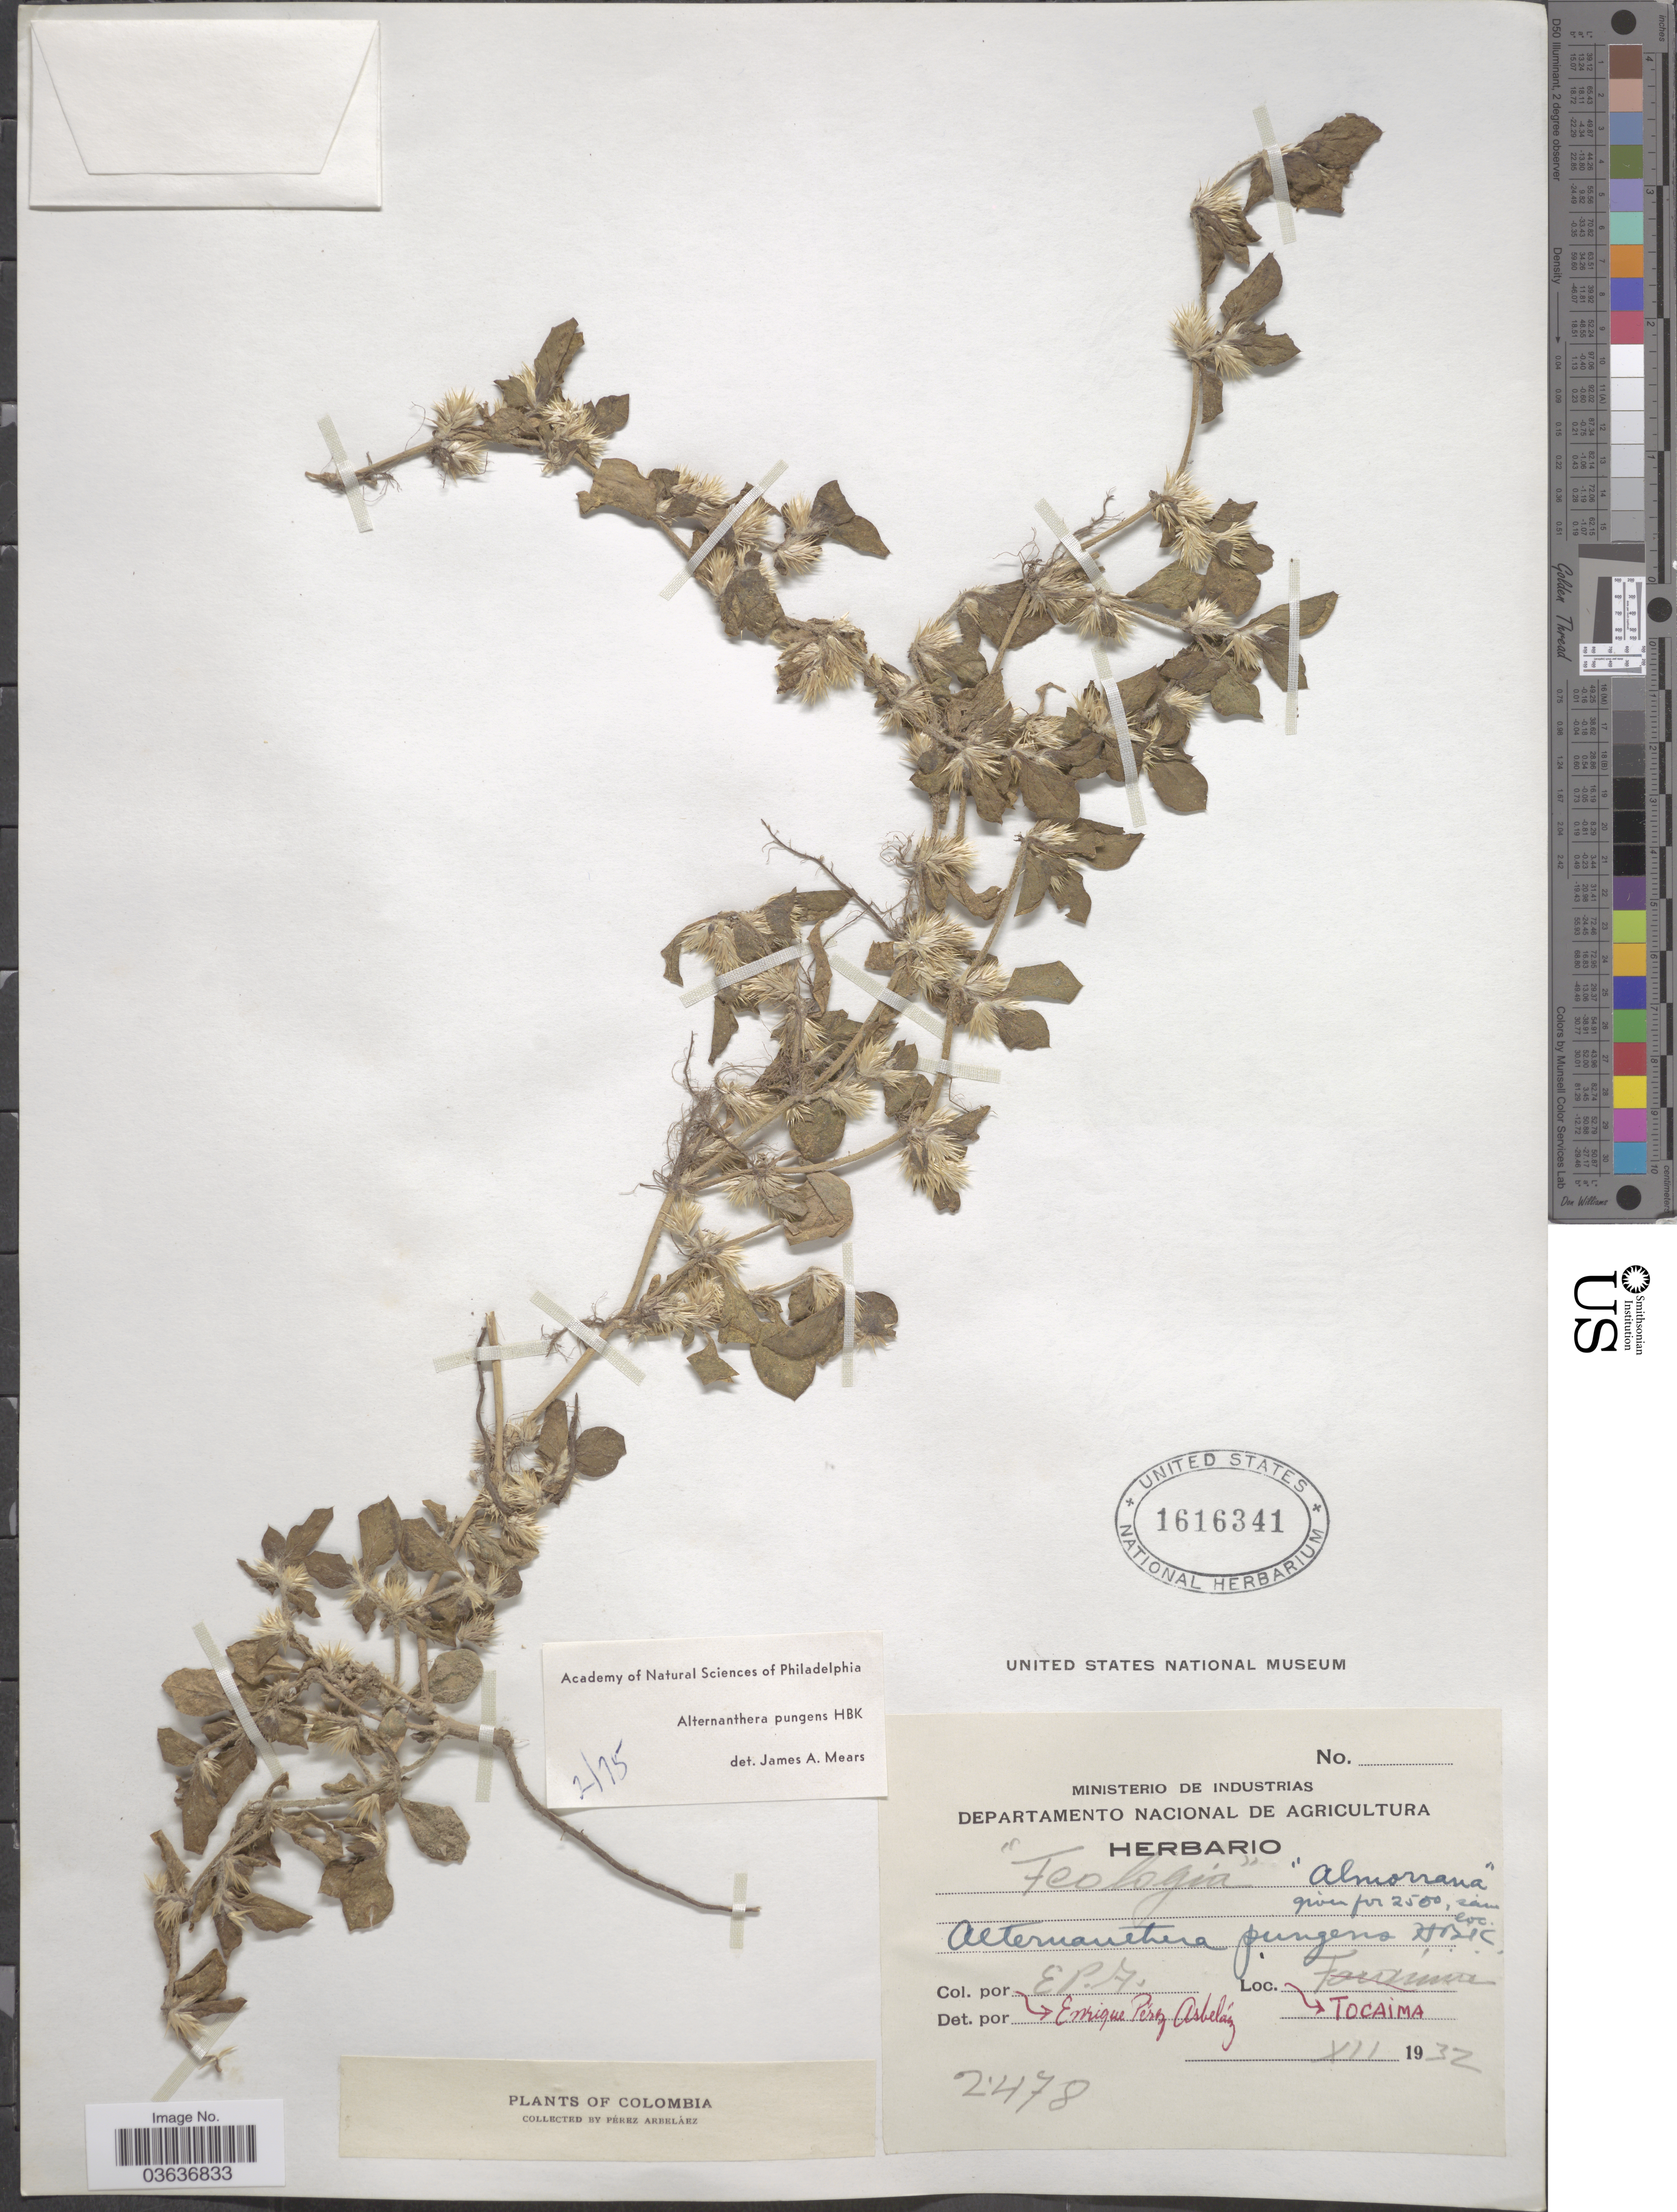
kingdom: Plantae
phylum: Tracheophyta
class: Magnoliopsida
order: Caryophyllales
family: Amaranthaceae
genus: Alternanthera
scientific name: Alternanthera pungens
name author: Kunth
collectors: E. Pérez Arbeláez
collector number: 2478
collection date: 1932-12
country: Colombia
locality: Tocaima.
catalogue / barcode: US 1616341